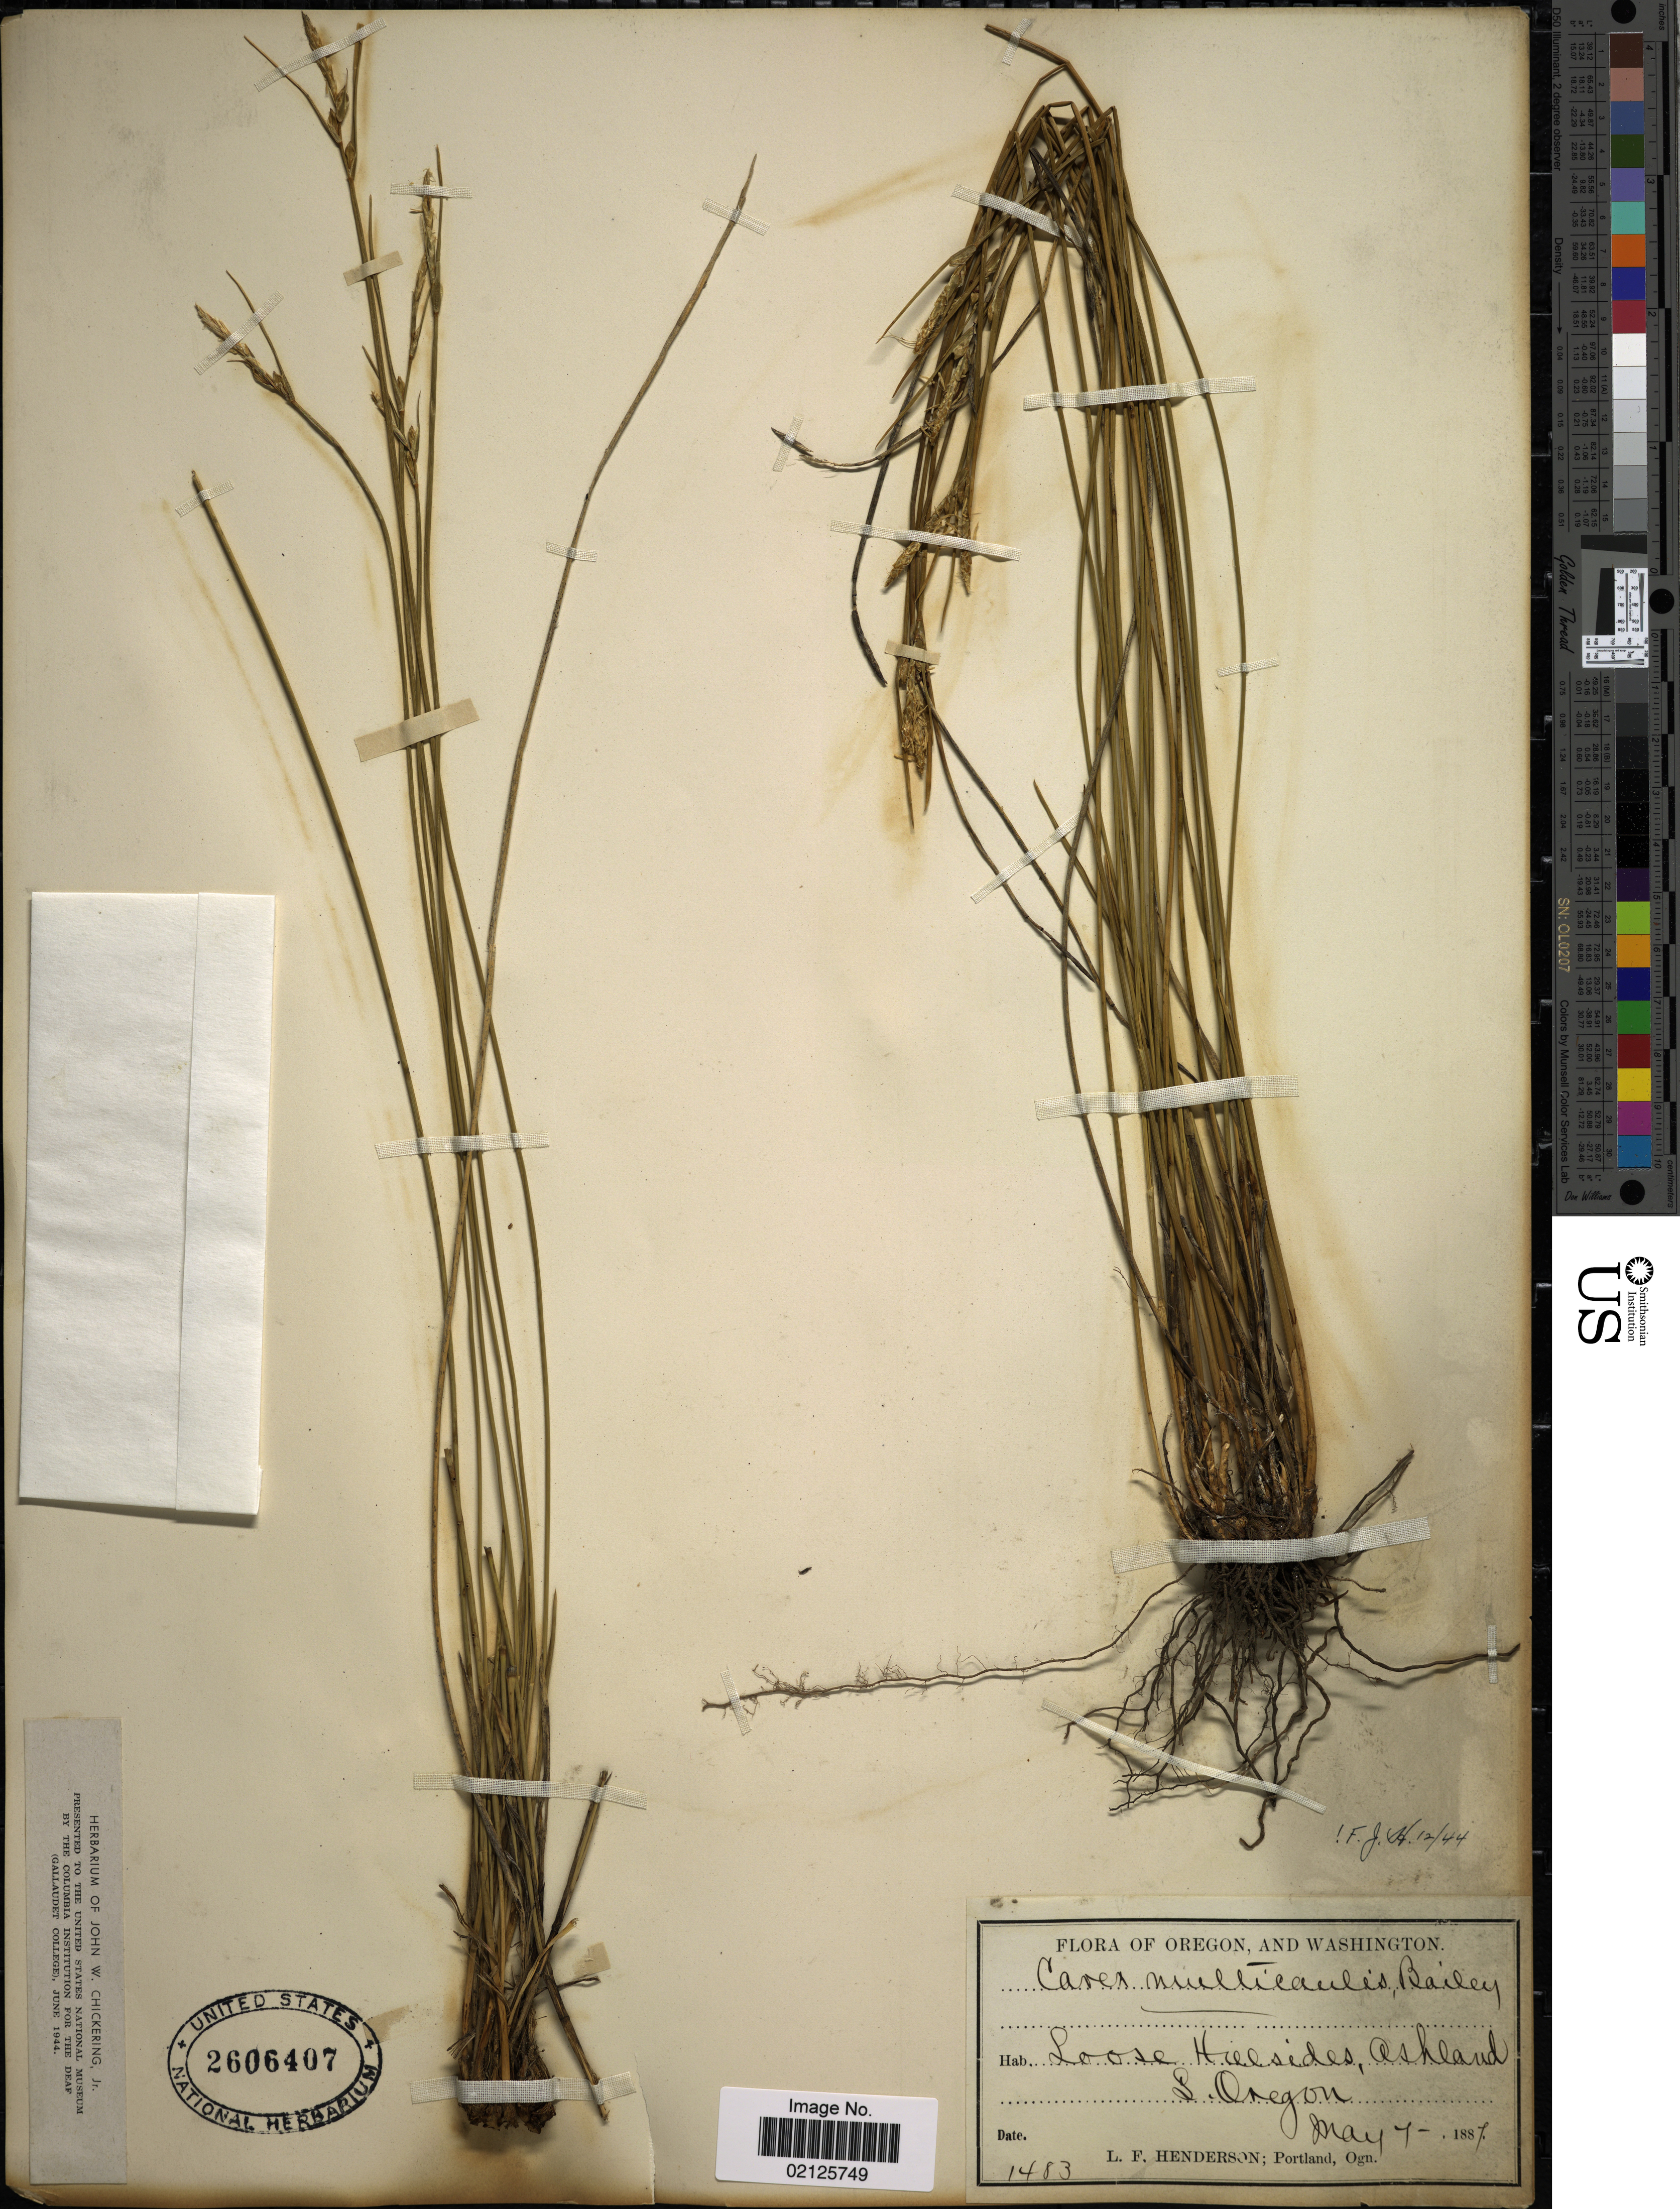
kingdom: Plantae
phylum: Tracheophyta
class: Liliopsida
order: Poales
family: Cyperaceae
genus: Carex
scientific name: Carex multicaulis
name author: L.H. Bailey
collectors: L. Henderson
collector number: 1483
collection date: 1887-05-07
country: United States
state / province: Oregon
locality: Loose Hillsides, Ashland, S. Oregon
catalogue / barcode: US 2606407